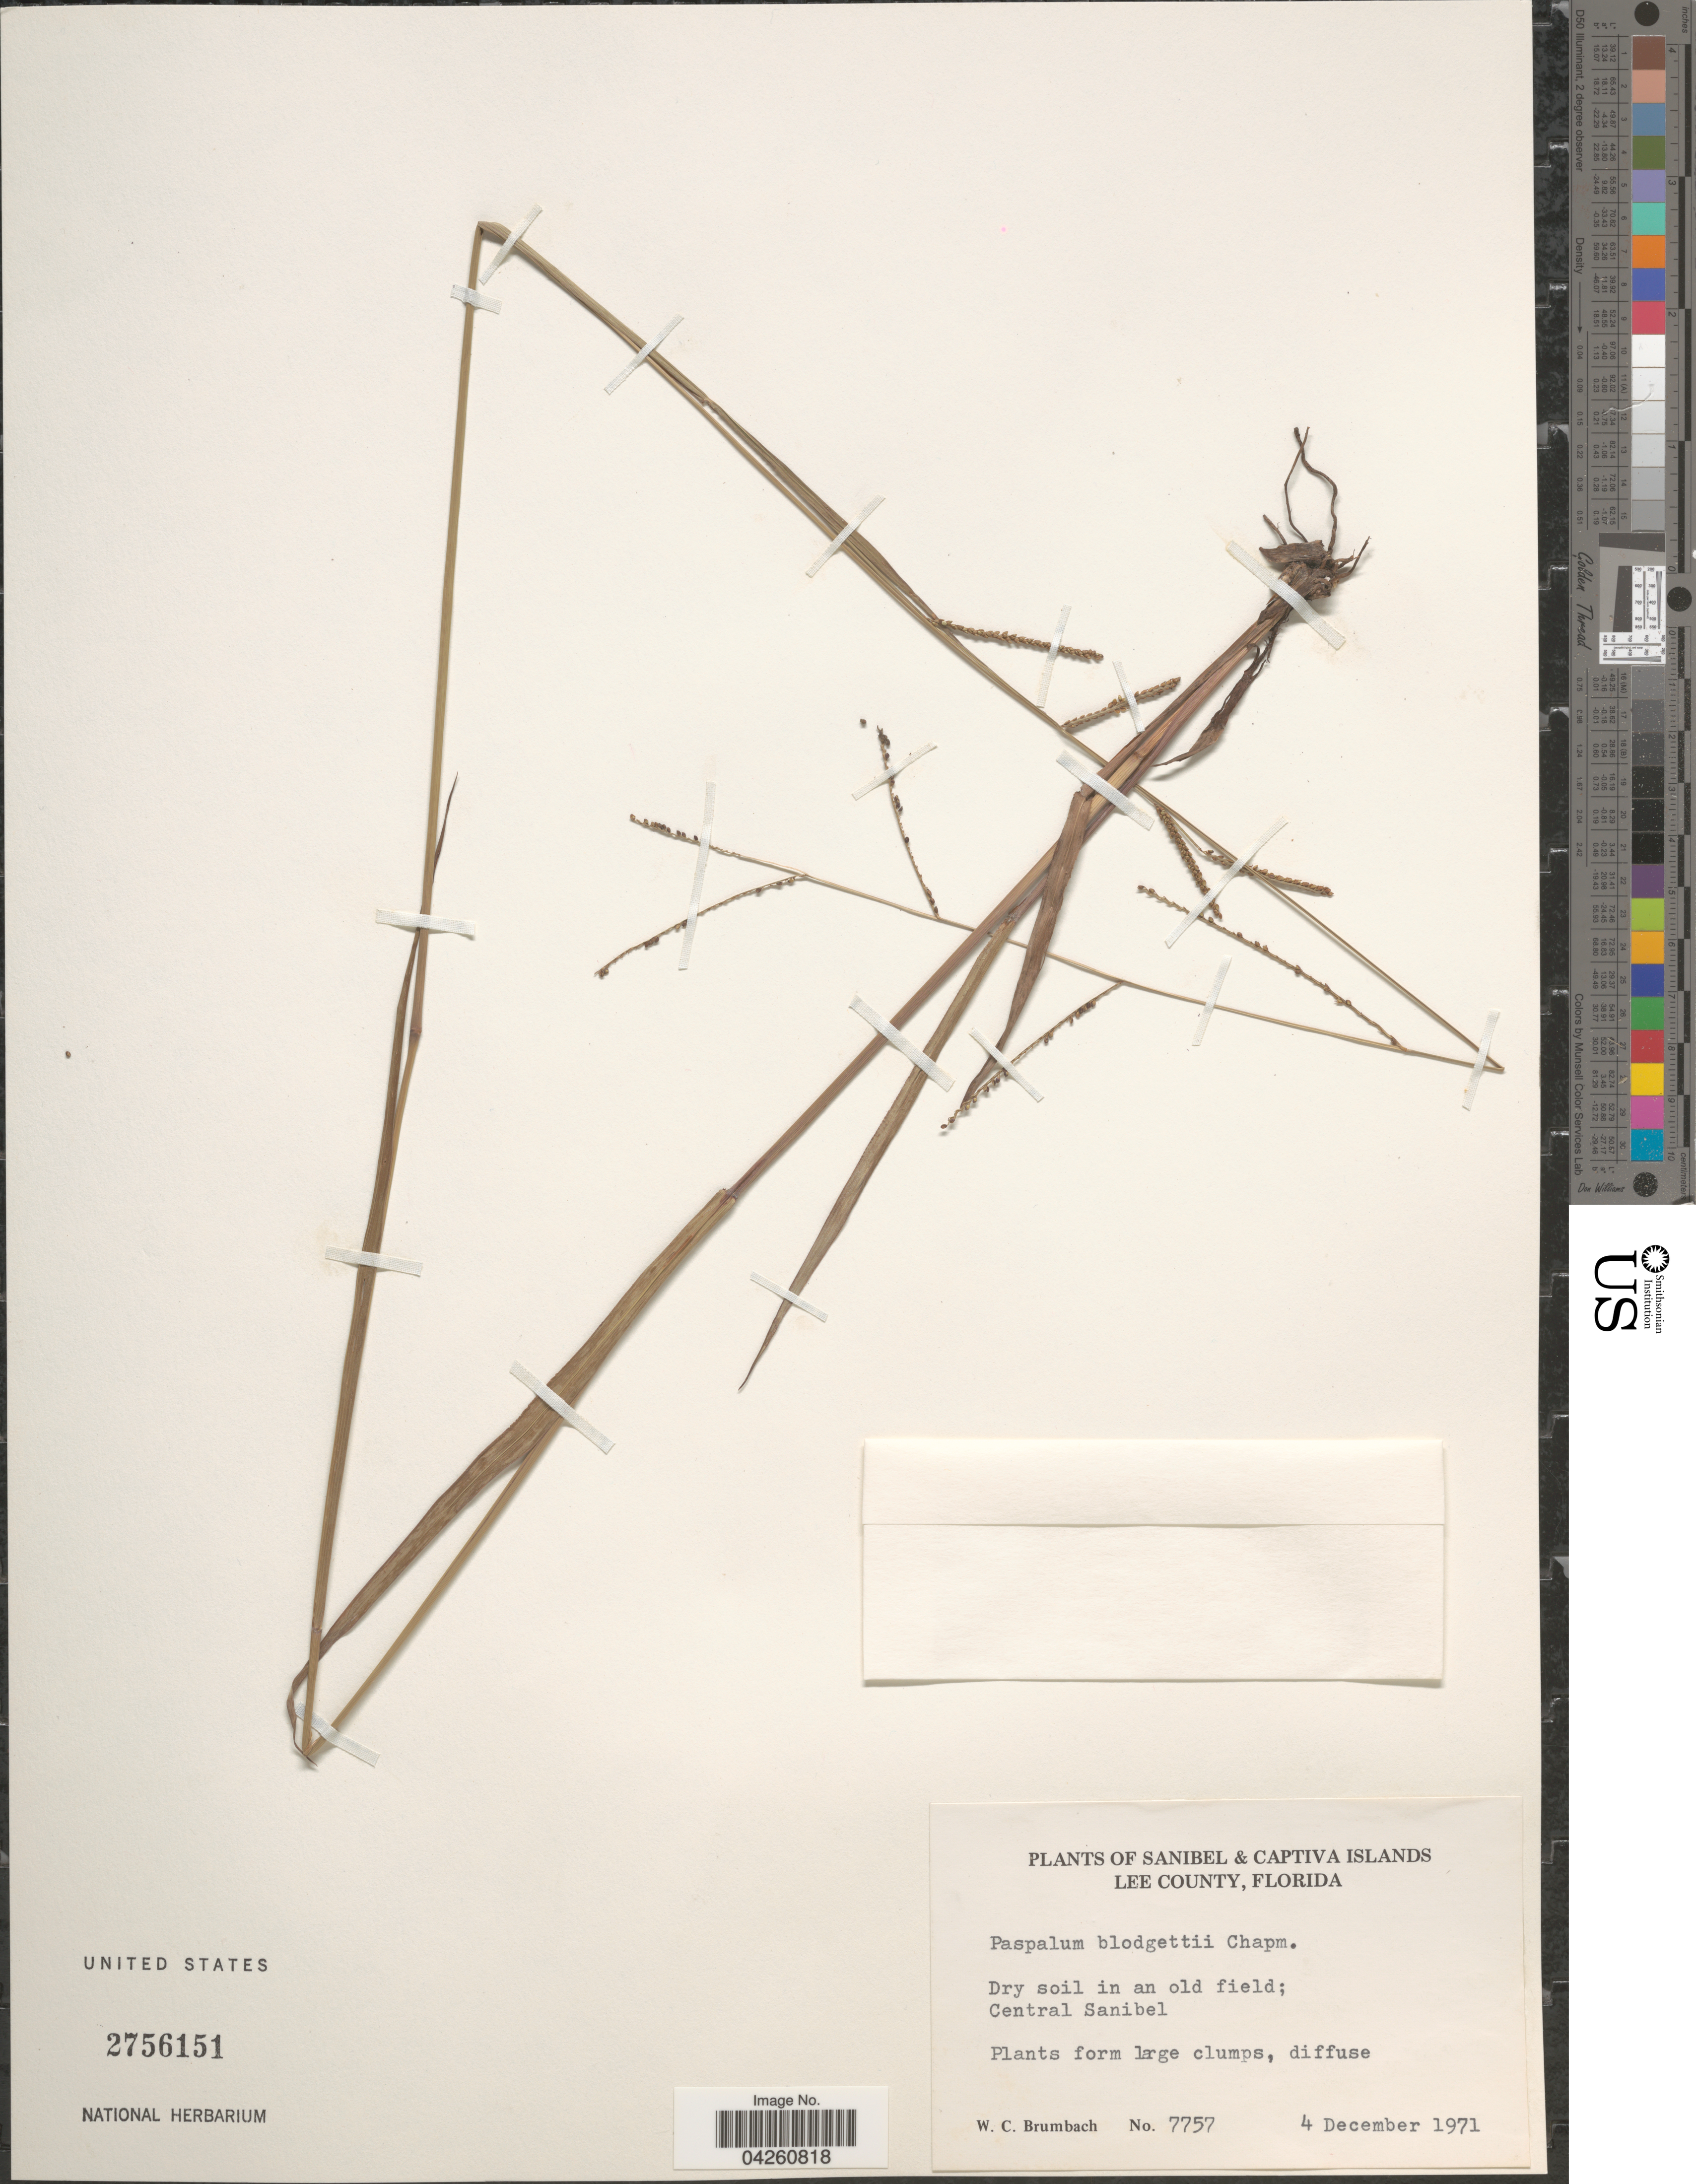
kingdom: Plantae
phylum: Tracheophyta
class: Liliopsida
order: Poales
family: Poaceae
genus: Paspalum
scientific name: Paspalum blodgettii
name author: Chapm.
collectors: W. C. Brumbach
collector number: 7757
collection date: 1971-12-04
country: United States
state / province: Florida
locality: Sanibel & Captiva Islands. Lee County. Dry soil in an old field; Central Sanibel.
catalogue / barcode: US 2756151